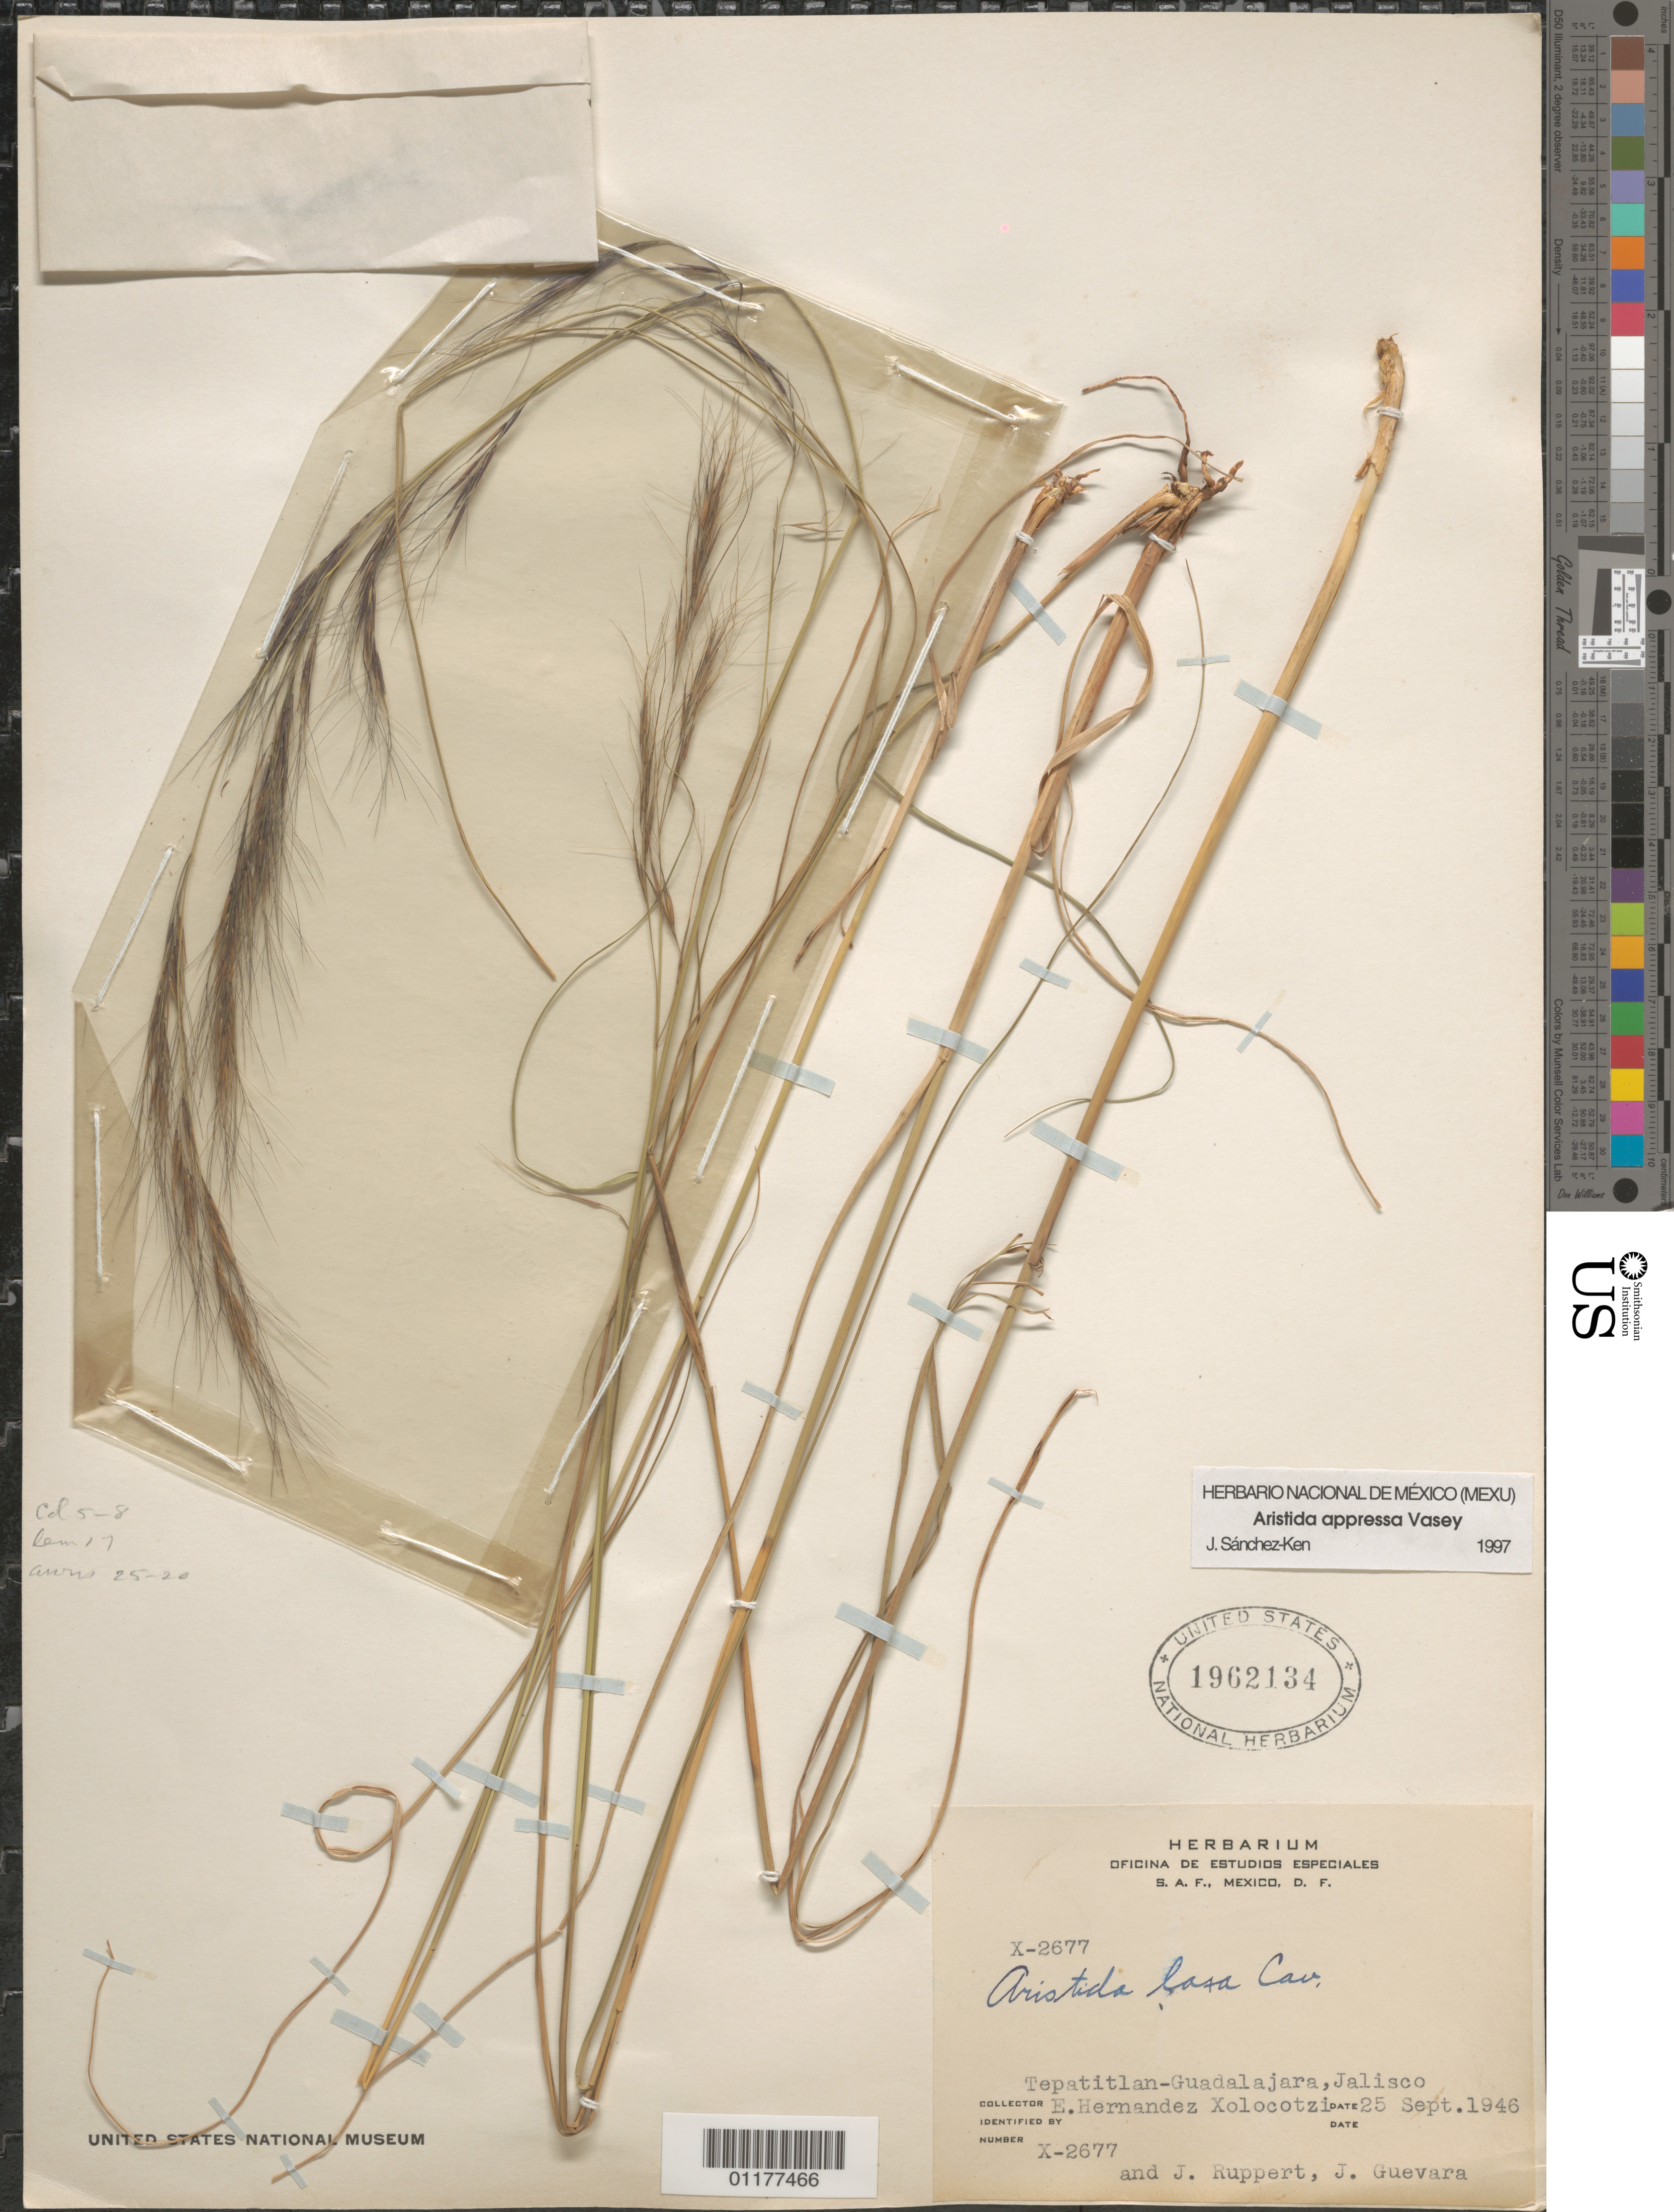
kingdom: Plantae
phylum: Tracheophyta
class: Liliopsida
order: Poales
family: Poaceae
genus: Aristida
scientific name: Aristida appressa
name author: Vasey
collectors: E. Xolocotz, J. Ruppert & J. Guevara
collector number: X-2677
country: Mexico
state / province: Jalisco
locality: Tepatitlan-Guadalajara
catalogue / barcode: US 1962134